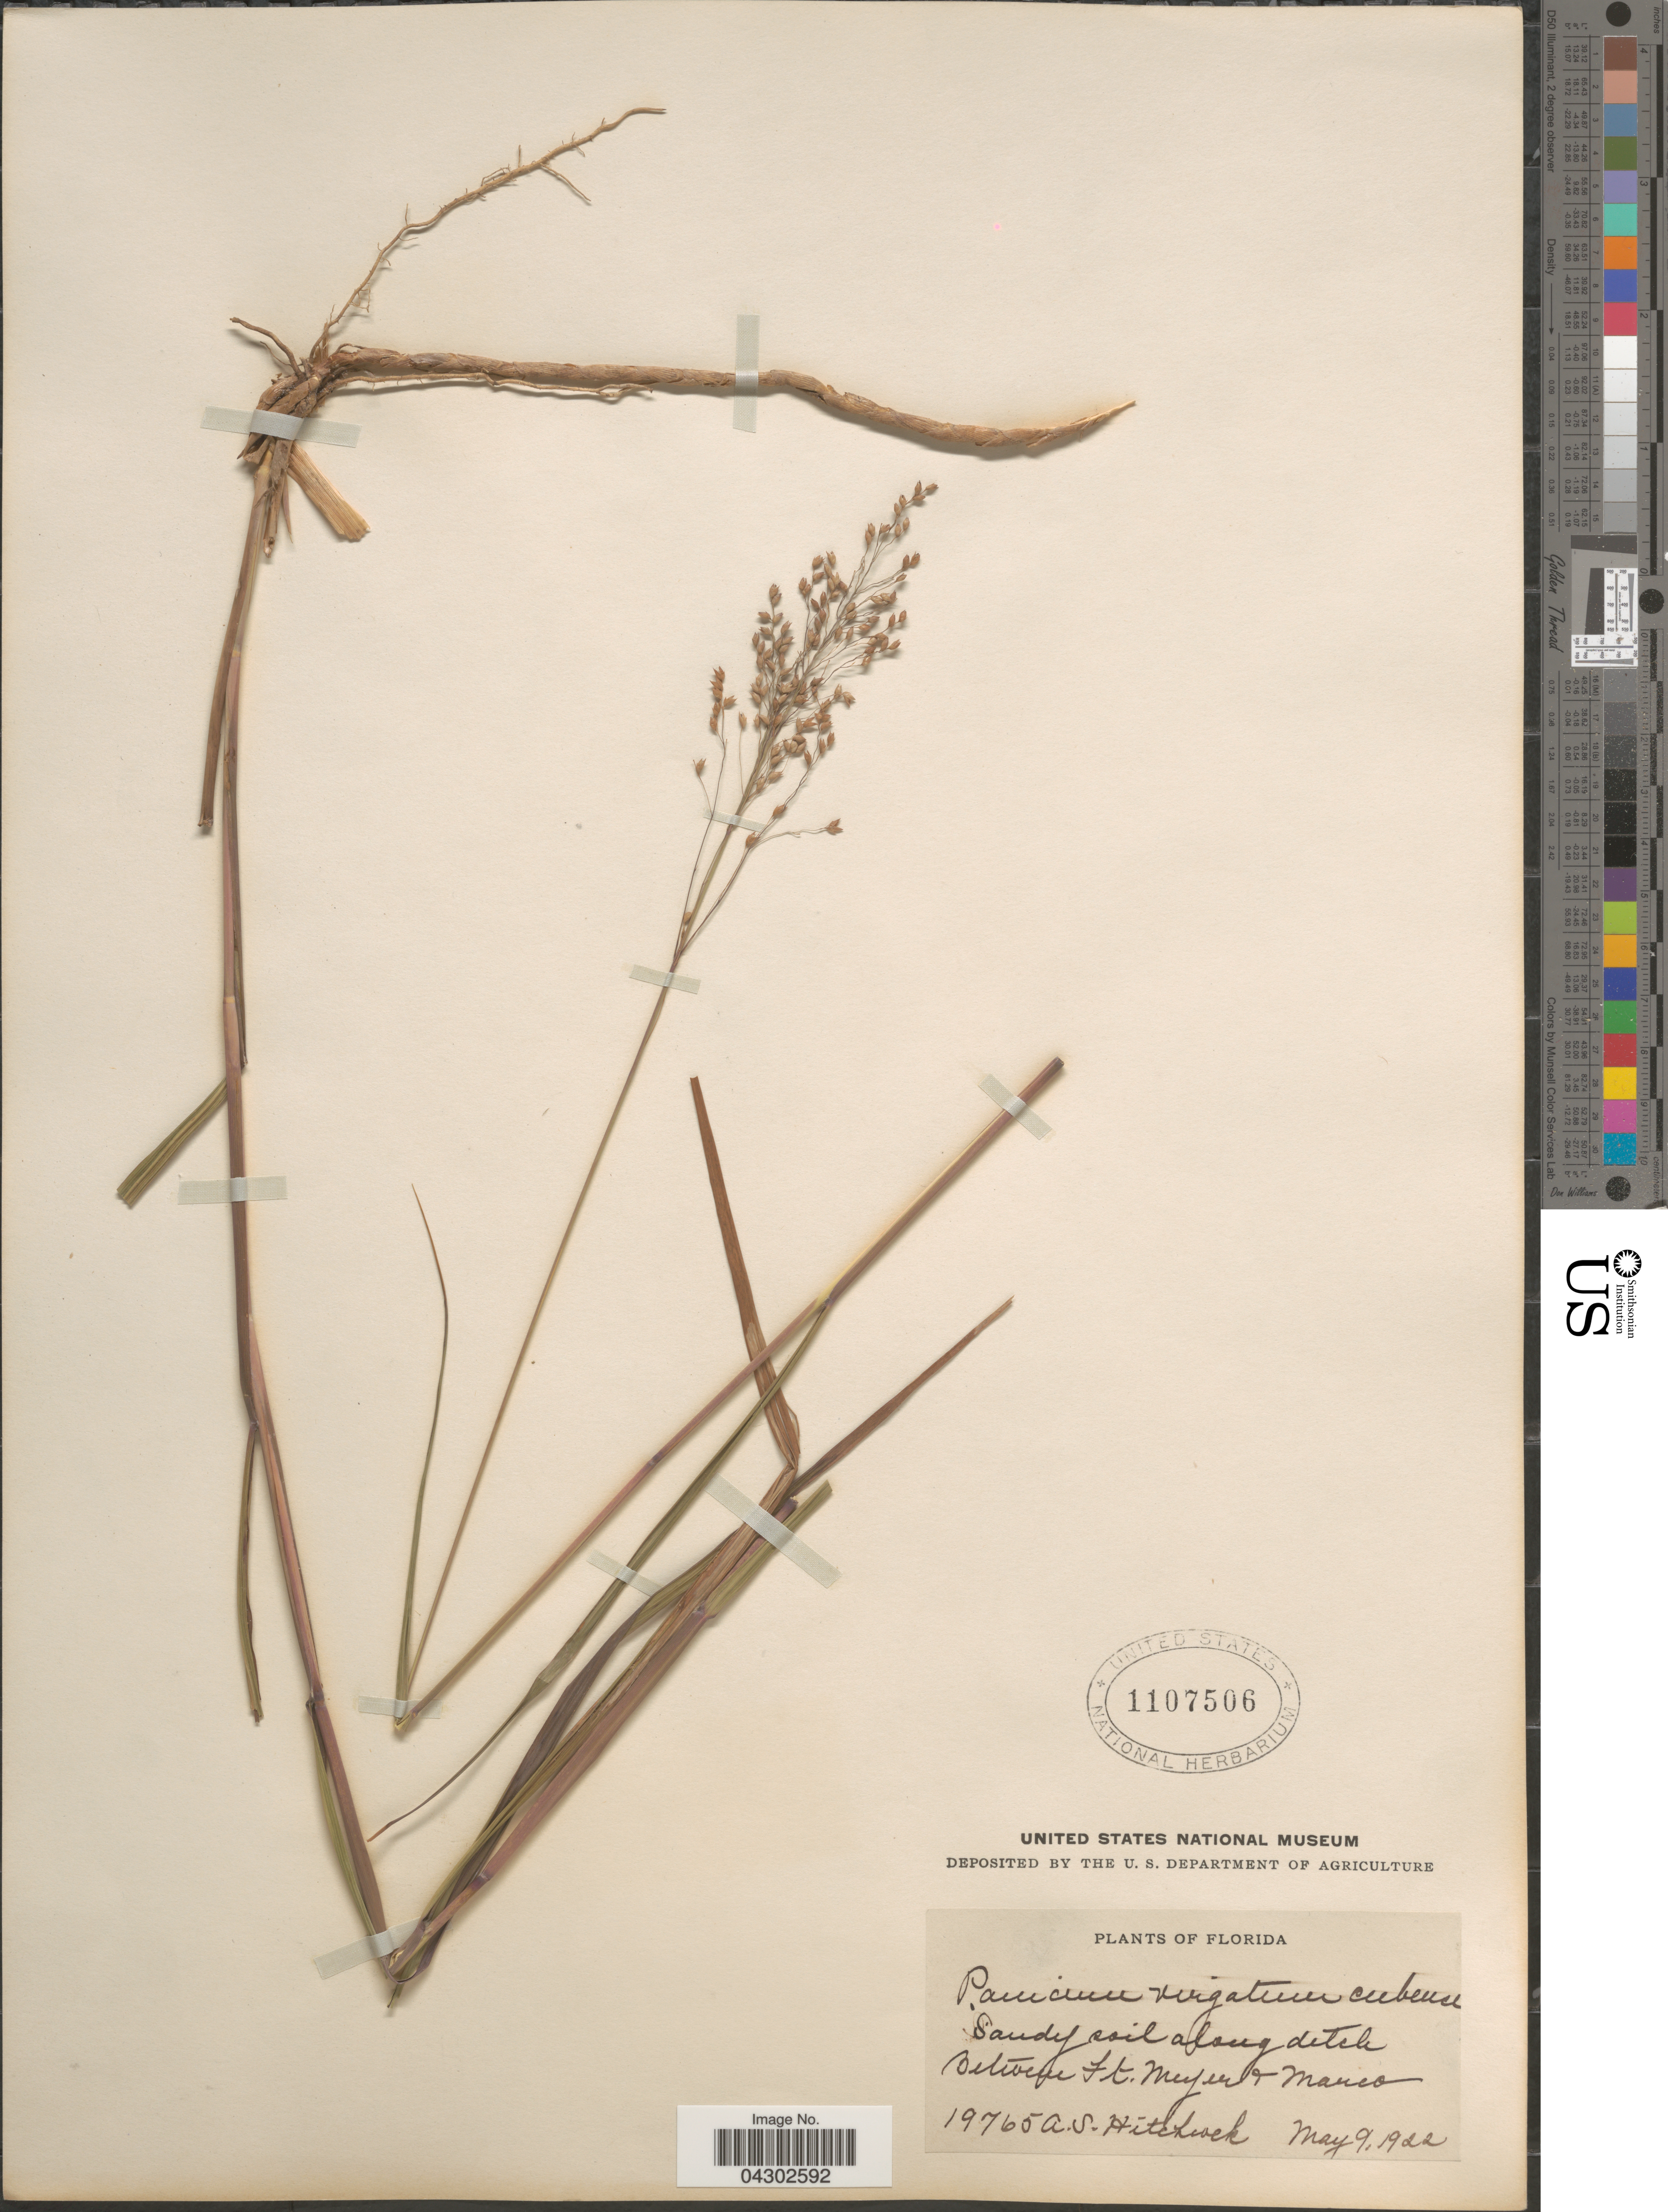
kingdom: Plantae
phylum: Tracheophyta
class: Liliopsida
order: Poales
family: Poaceae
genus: Panicum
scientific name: Panicum virgatum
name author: L.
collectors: A. S. Hitchcock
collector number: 19765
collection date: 1922-05-09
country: United States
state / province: Florida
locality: Sandy soil along ditch. Between Ft. Meyer & Marco.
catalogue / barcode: US 1107506